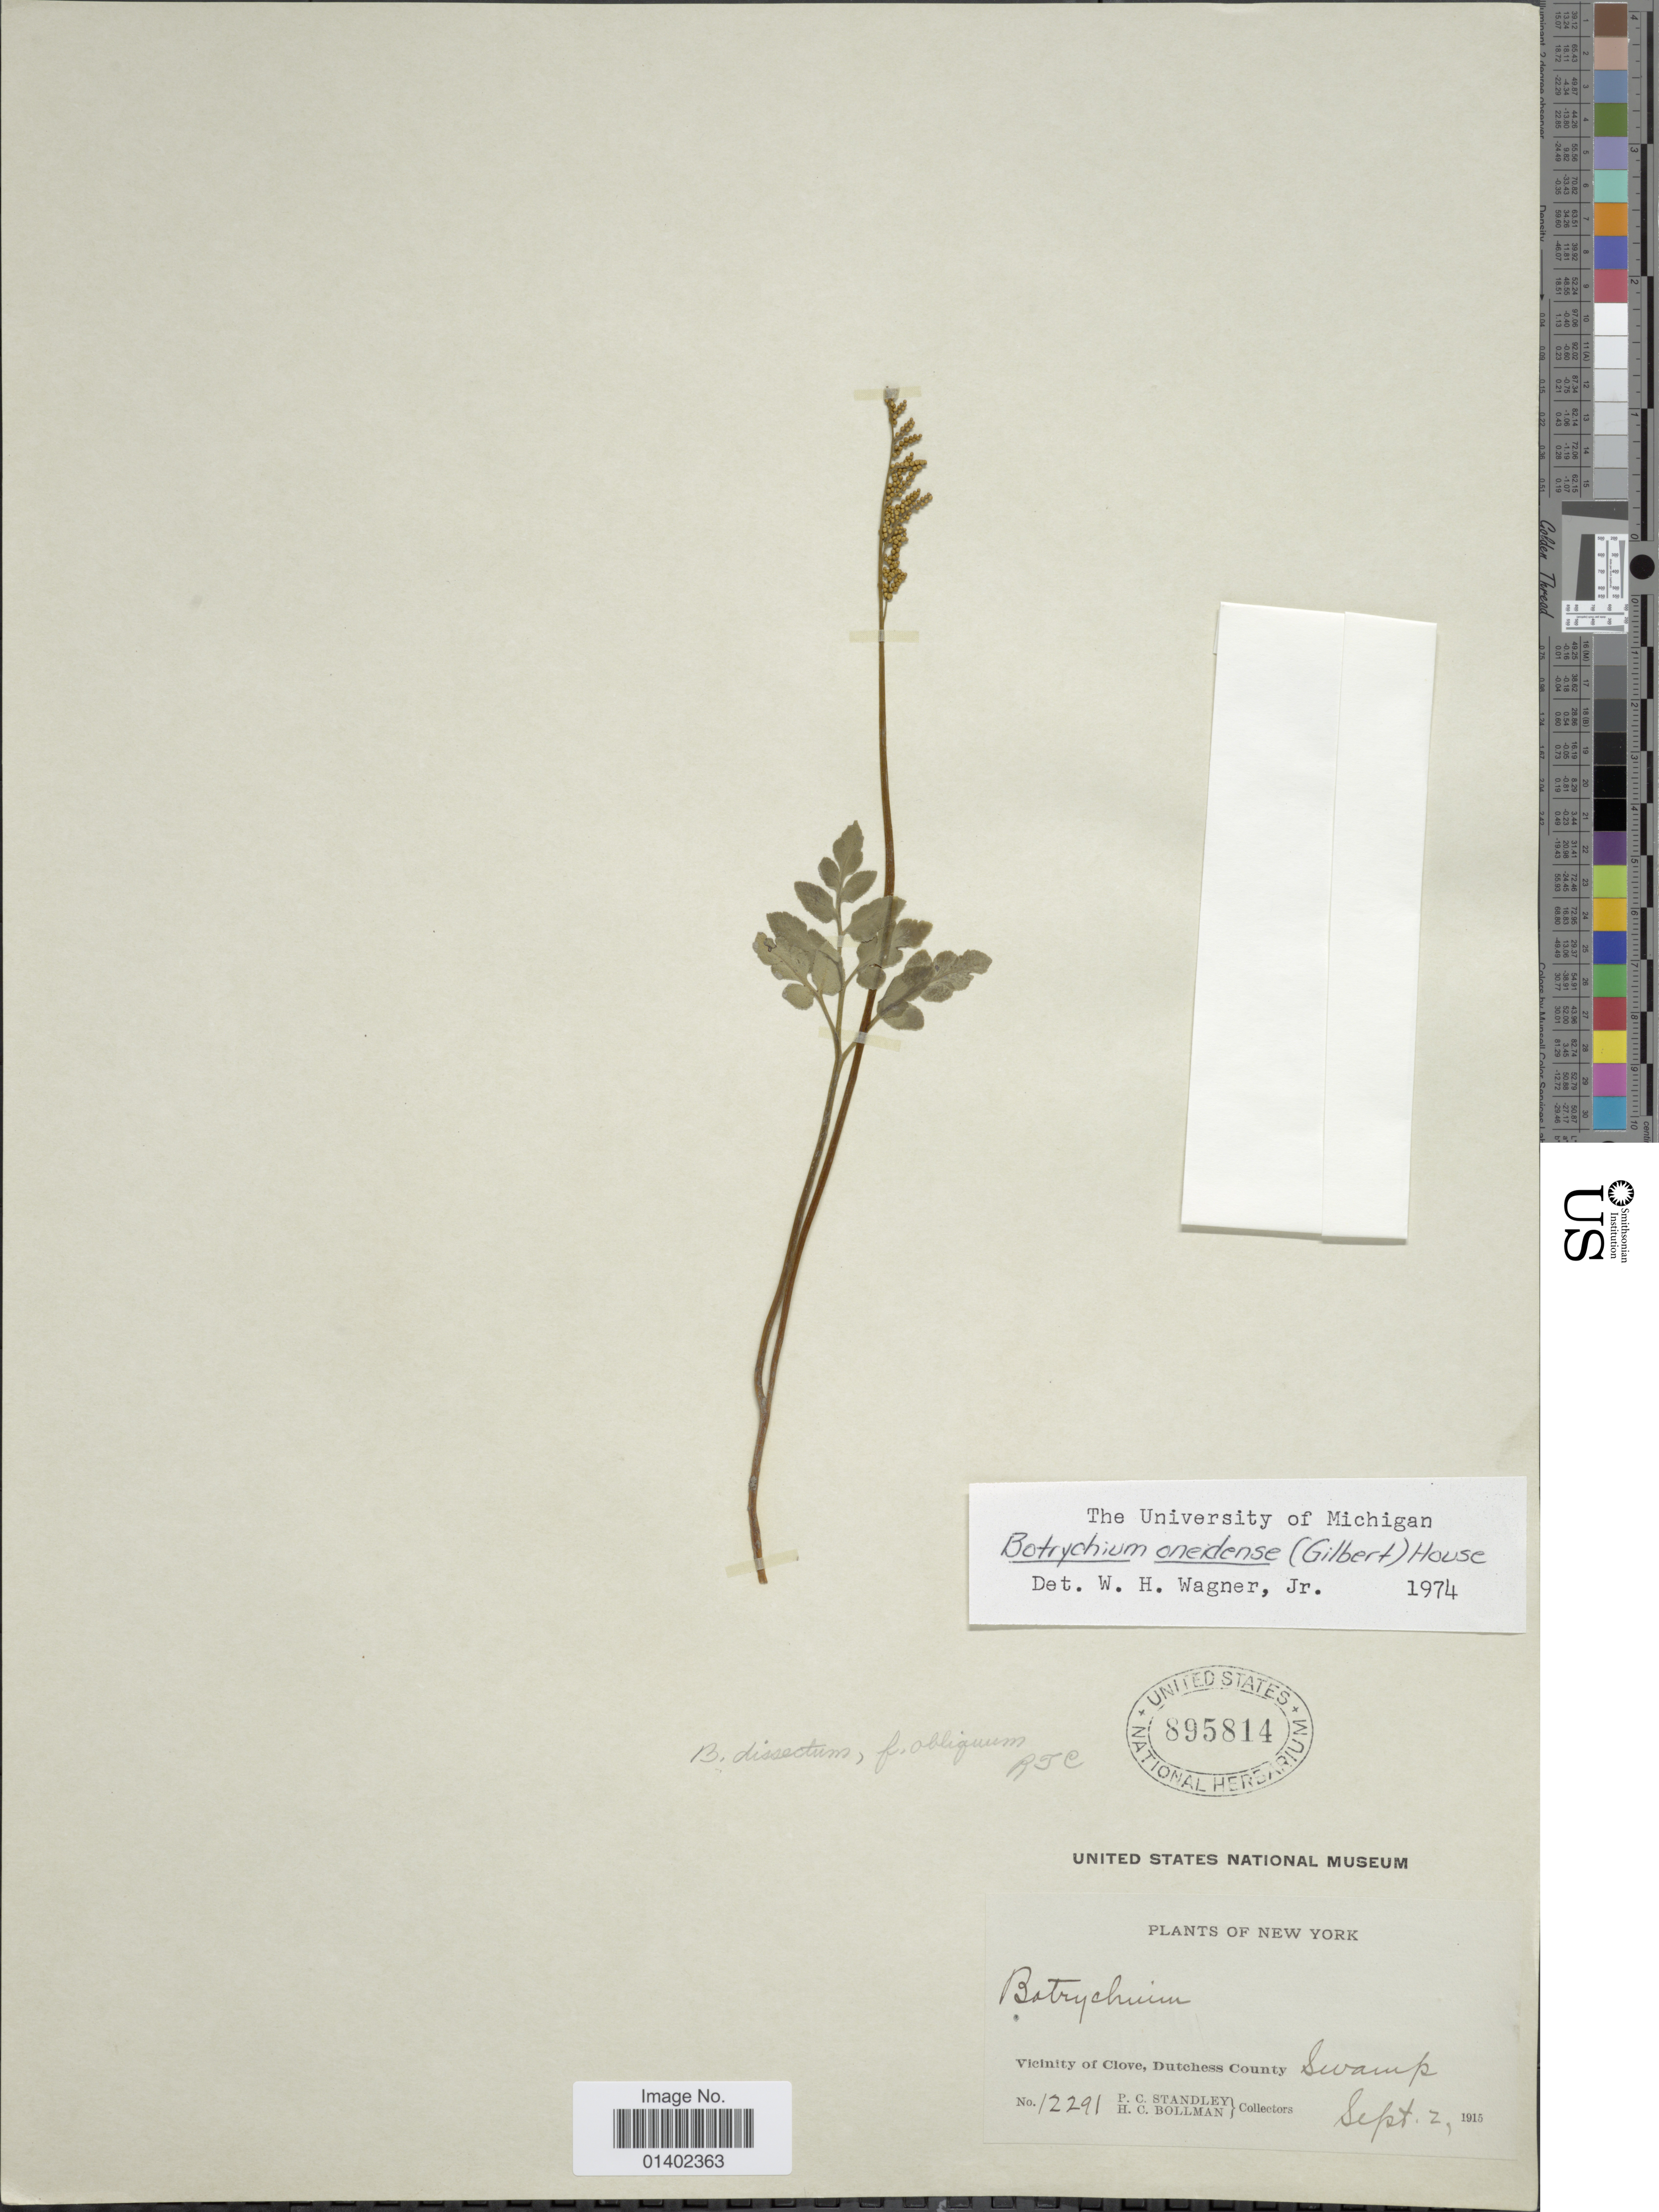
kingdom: Plantae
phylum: Tracheophyta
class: Polypodiopsida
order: Ophioglossales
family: Ophioglossaceae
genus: Botrychium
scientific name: Botrychium oneidense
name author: (Gilbert) House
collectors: P. C. Standley & H. C. Bollman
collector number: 12291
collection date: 1915-09-02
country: United States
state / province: New York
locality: Vicinity of Clove, Dutchess County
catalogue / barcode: US 895814